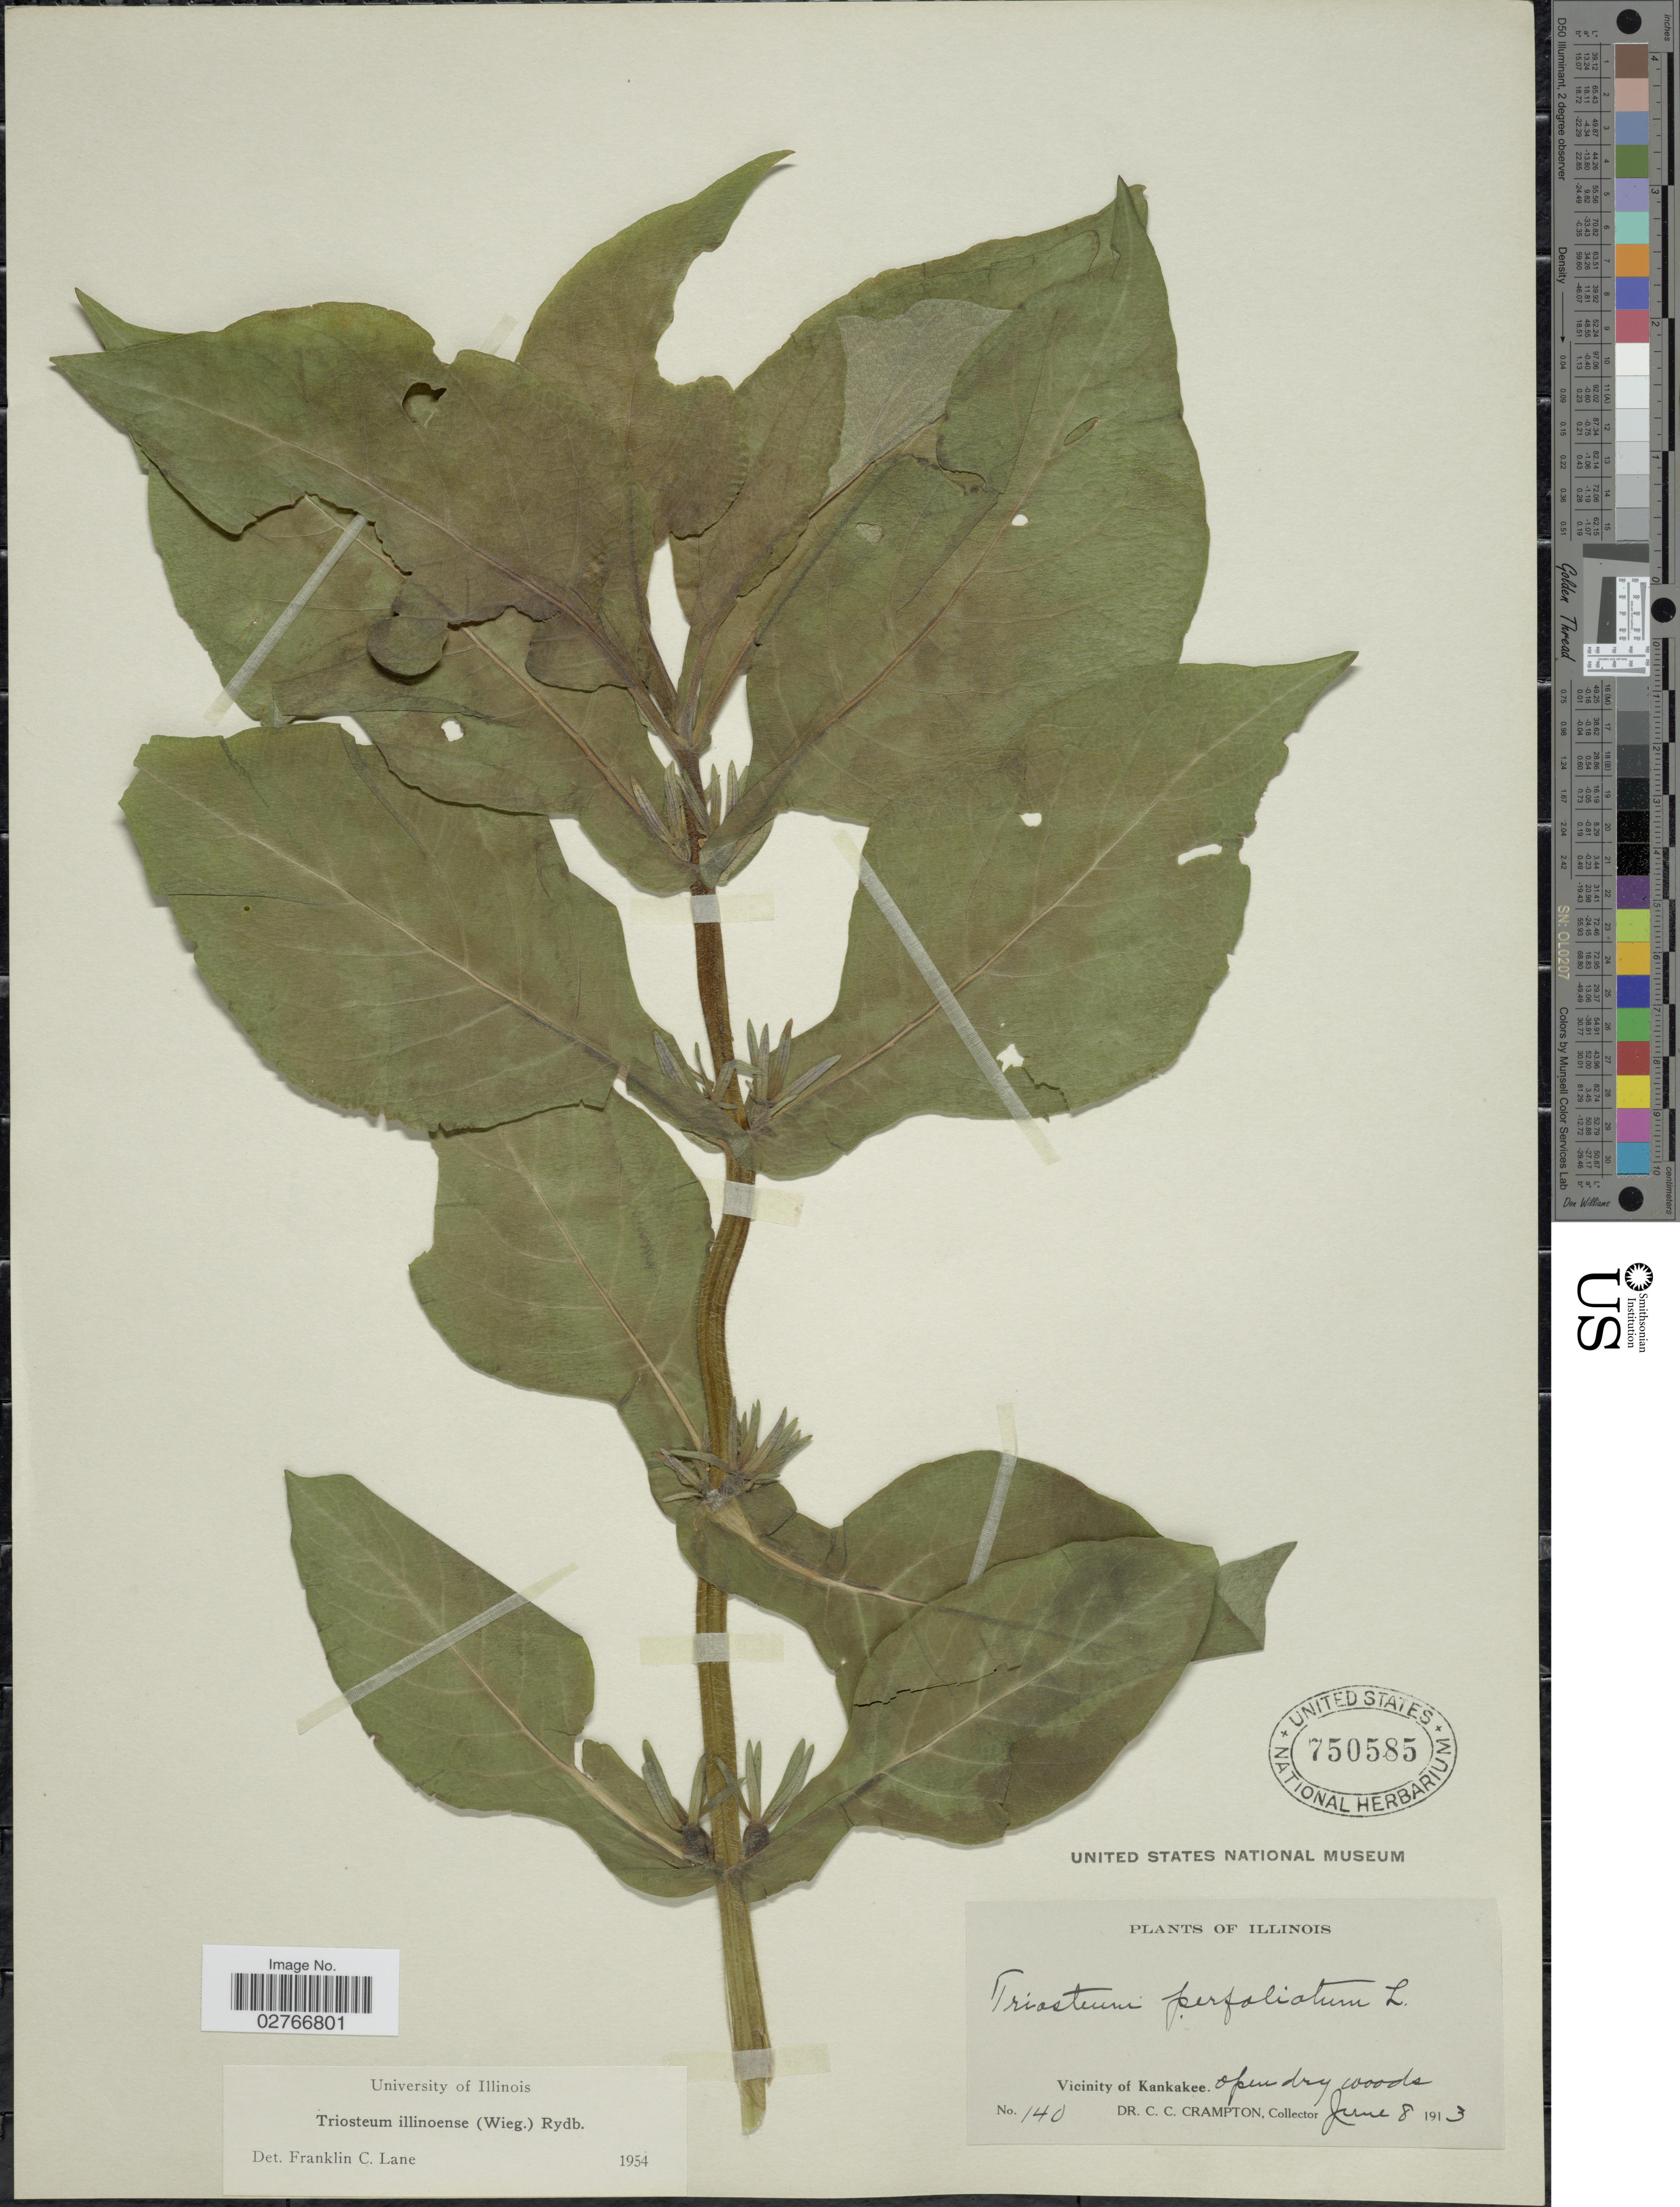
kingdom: Plantae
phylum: Tracheophyta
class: Magnoliopsida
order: Dipsacales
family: Caprifoliaceae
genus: Triosteum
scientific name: Triosteum illinoense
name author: (Wiegand) Rydb.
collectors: C. Crampton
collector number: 140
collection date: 1913-06-08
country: United States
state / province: Illinois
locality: Vicinity of Kankakee.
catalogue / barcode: US 750585